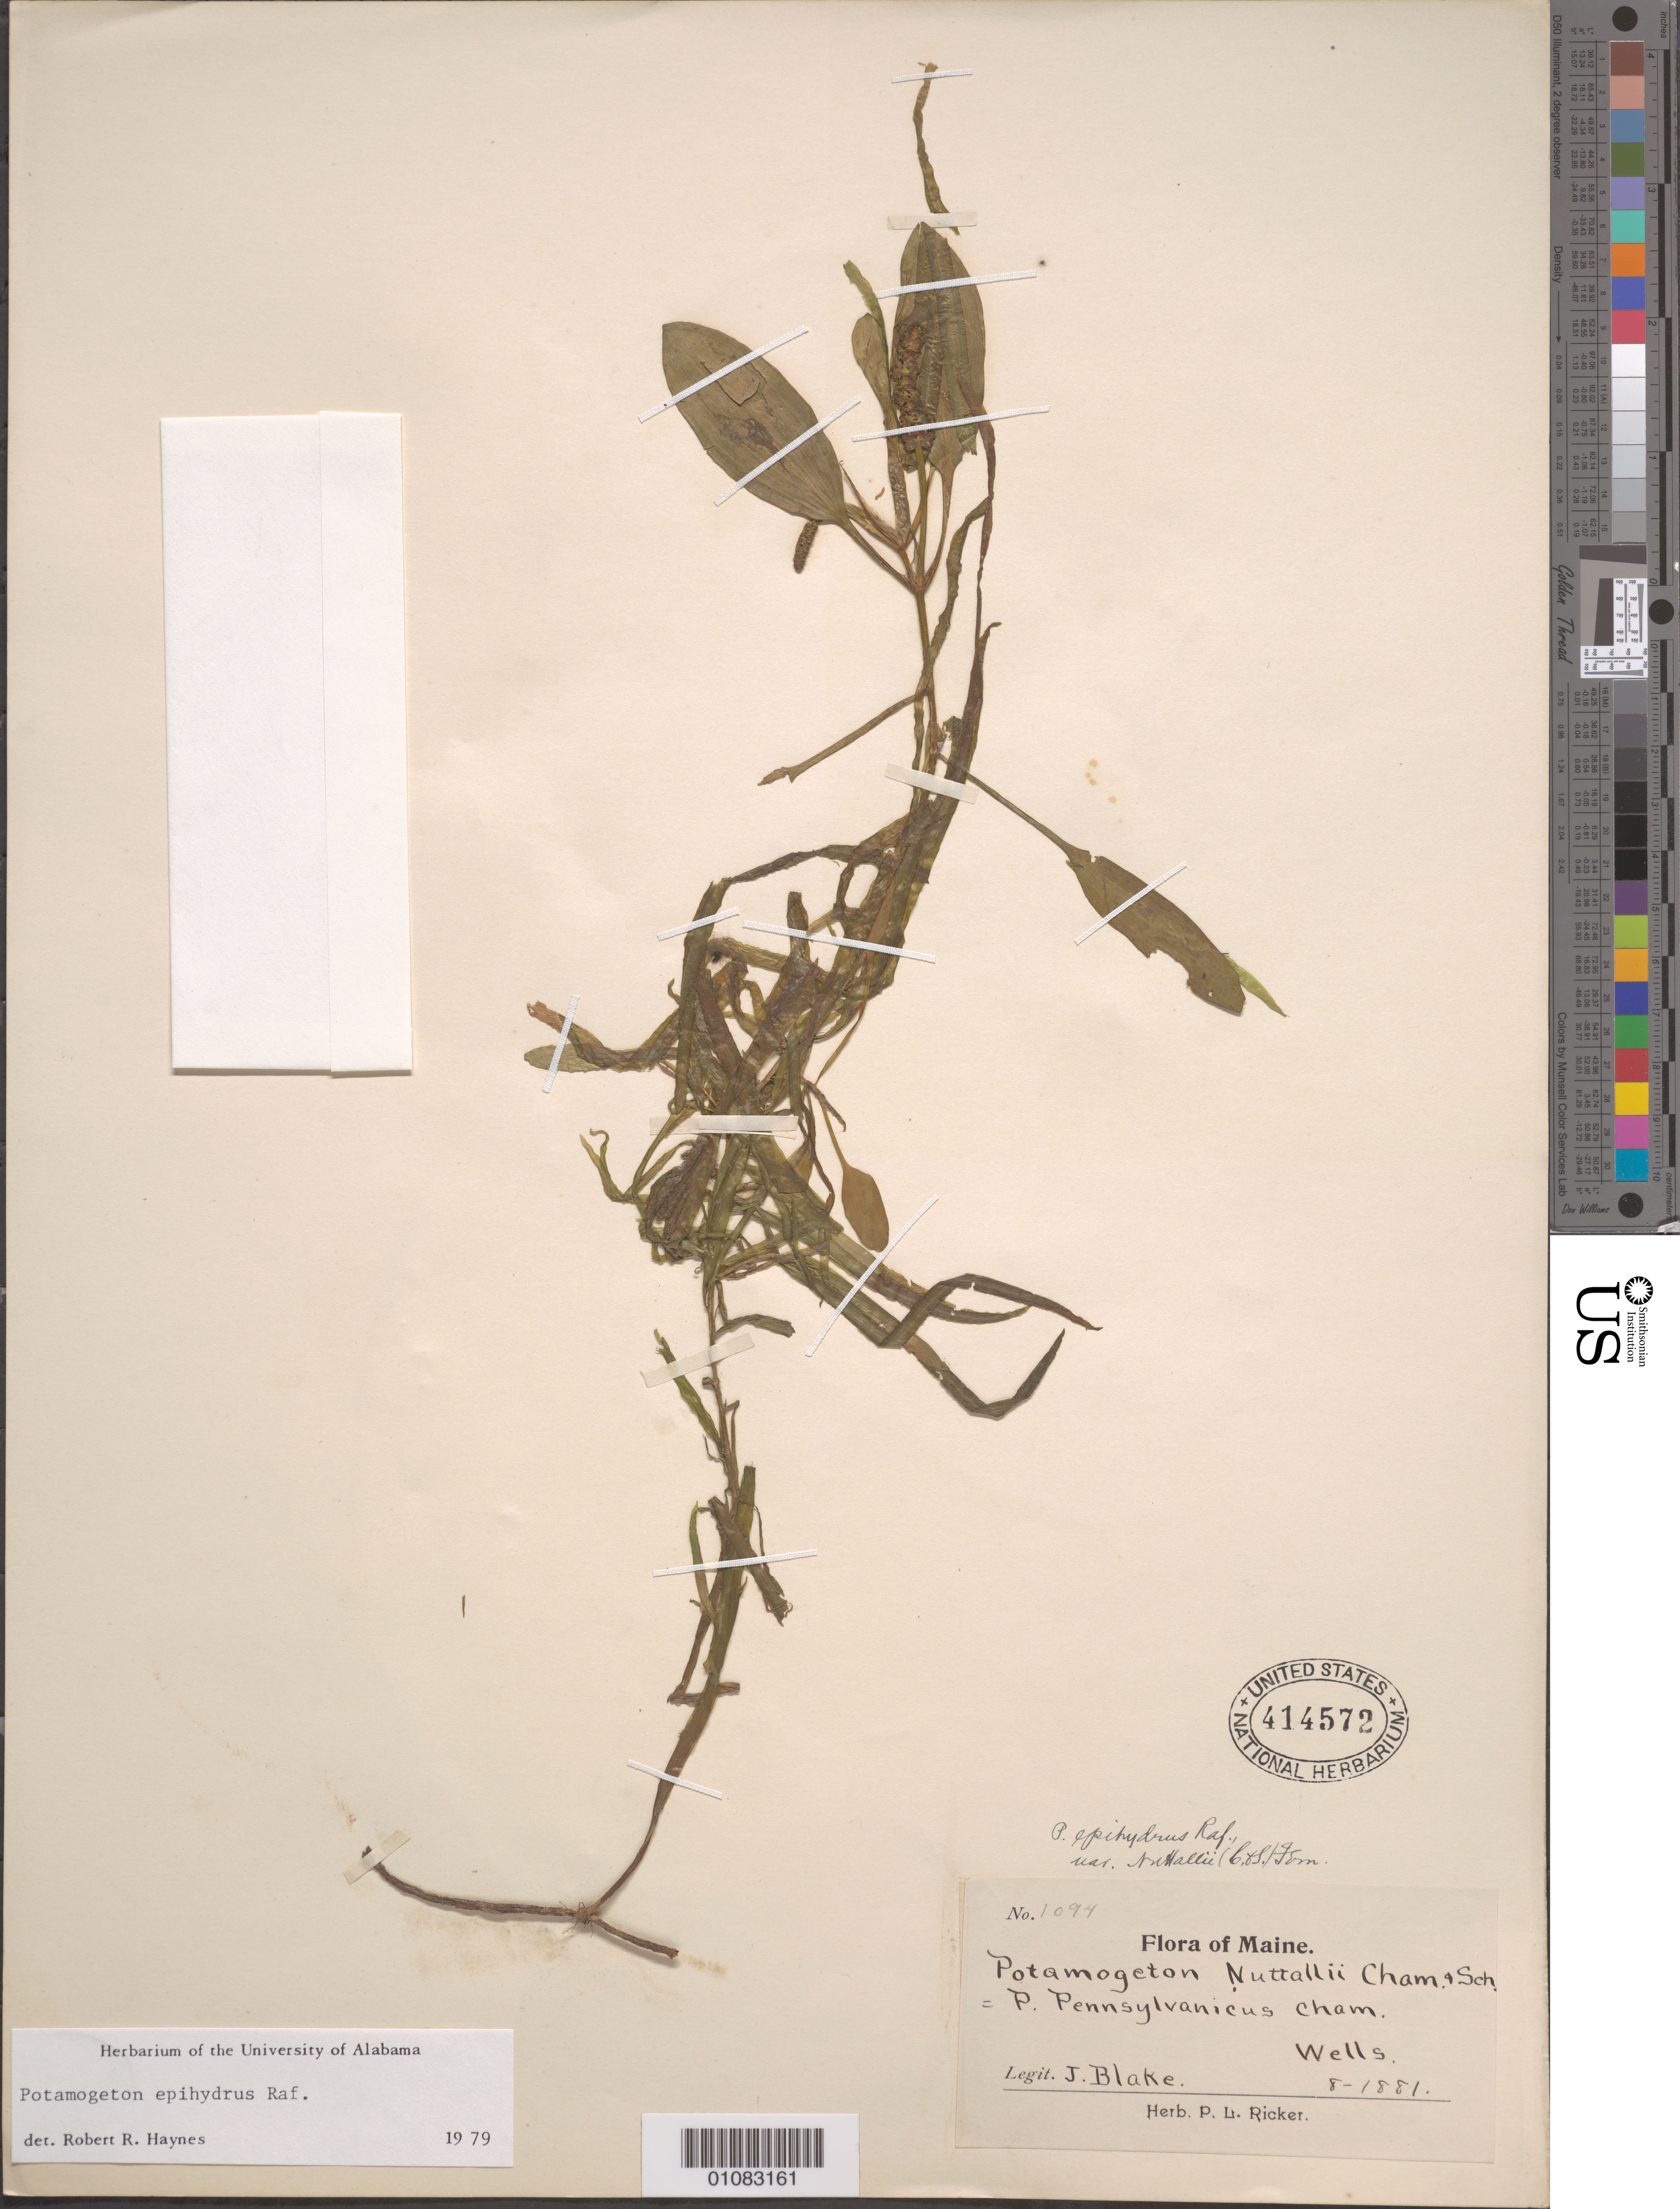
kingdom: Plantae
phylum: Tracheophyta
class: Liliopsida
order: Alismatales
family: Potamogetonaceae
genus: Potamogeton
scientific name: Potamogeton epihydrus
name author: Raf.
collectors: J. Blake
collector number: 1094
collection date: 1881-08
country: United States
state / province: Maine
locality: Wells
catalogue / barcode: US 414572